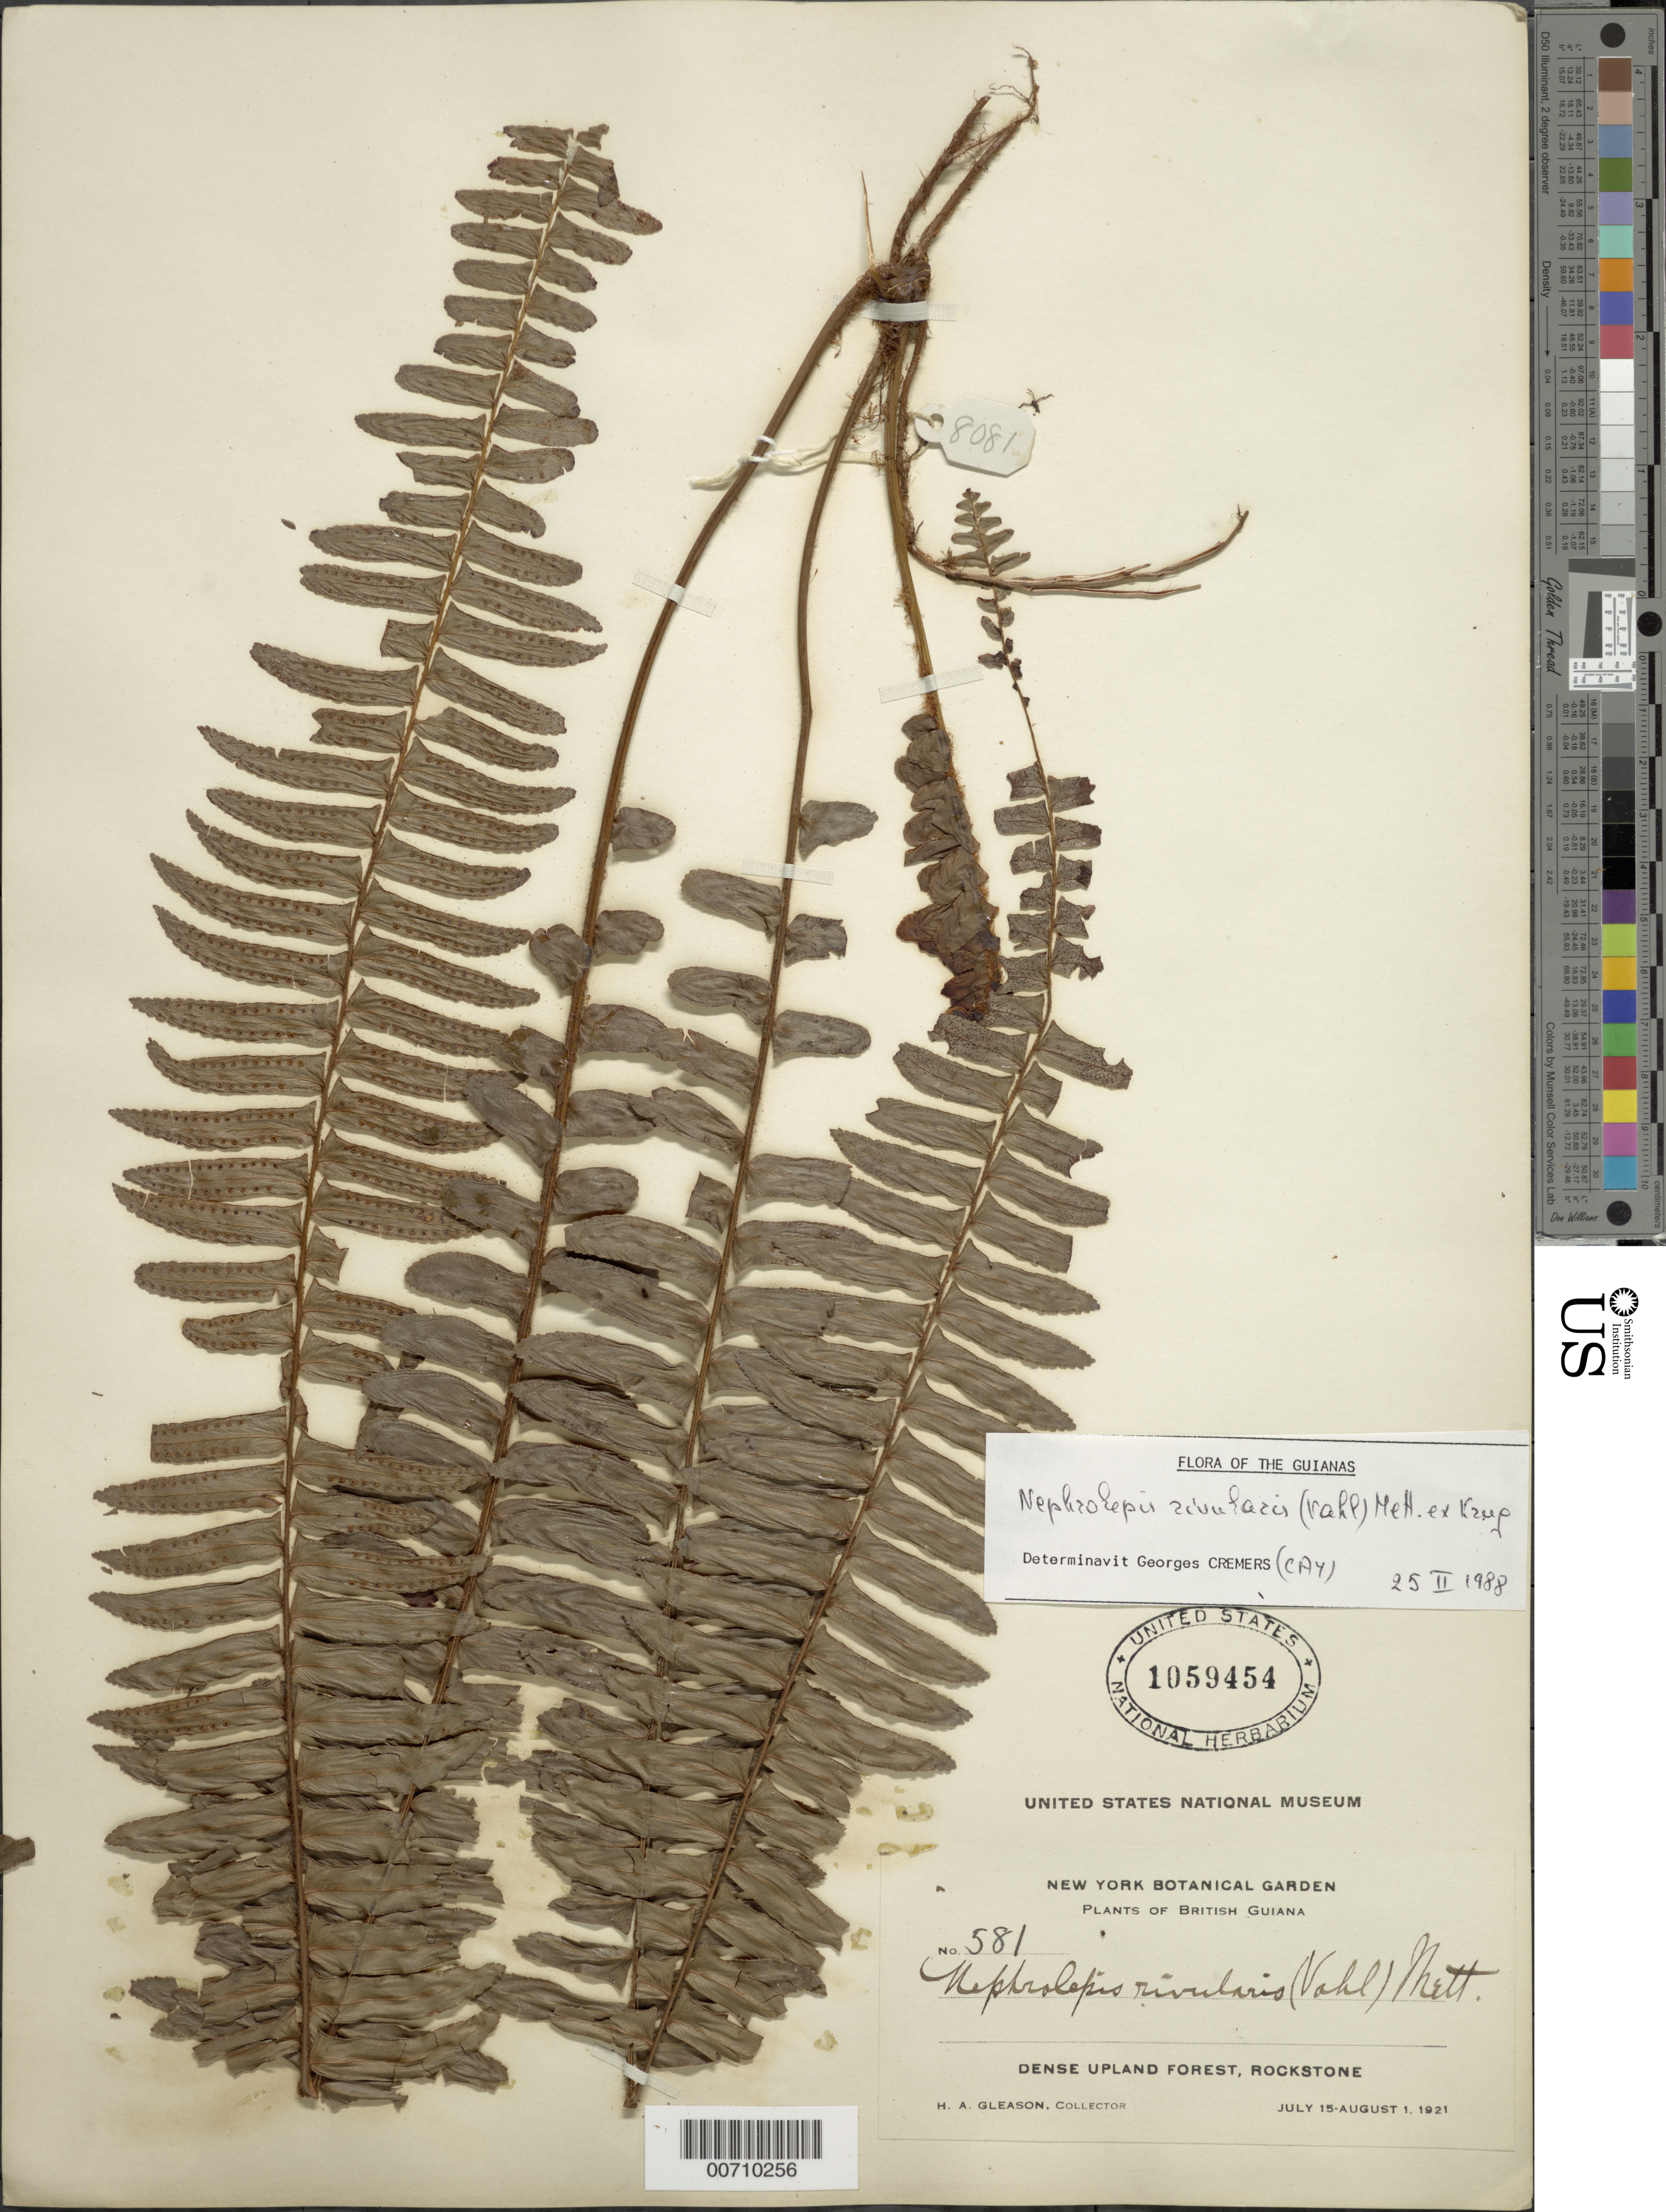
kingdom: Plantae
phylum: Tracheophyta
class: Polypodiopsida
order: Polypodiales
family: Nephrolepidaceae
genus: Nephrolepis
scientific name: Nephrolepis rivularis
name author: (Vahl) Mett. ex Krug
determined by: Cremers, Georges A.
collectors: H. A. Gleason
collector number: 581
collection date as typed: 15-Jul-21 to 1-Aug-21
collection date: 1921-07-15/1921-08-01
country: Guyana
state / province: U. Demerara-Berbice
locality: Rockstone, in and about the village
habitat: Dense upland forest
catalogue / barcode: US 1059454